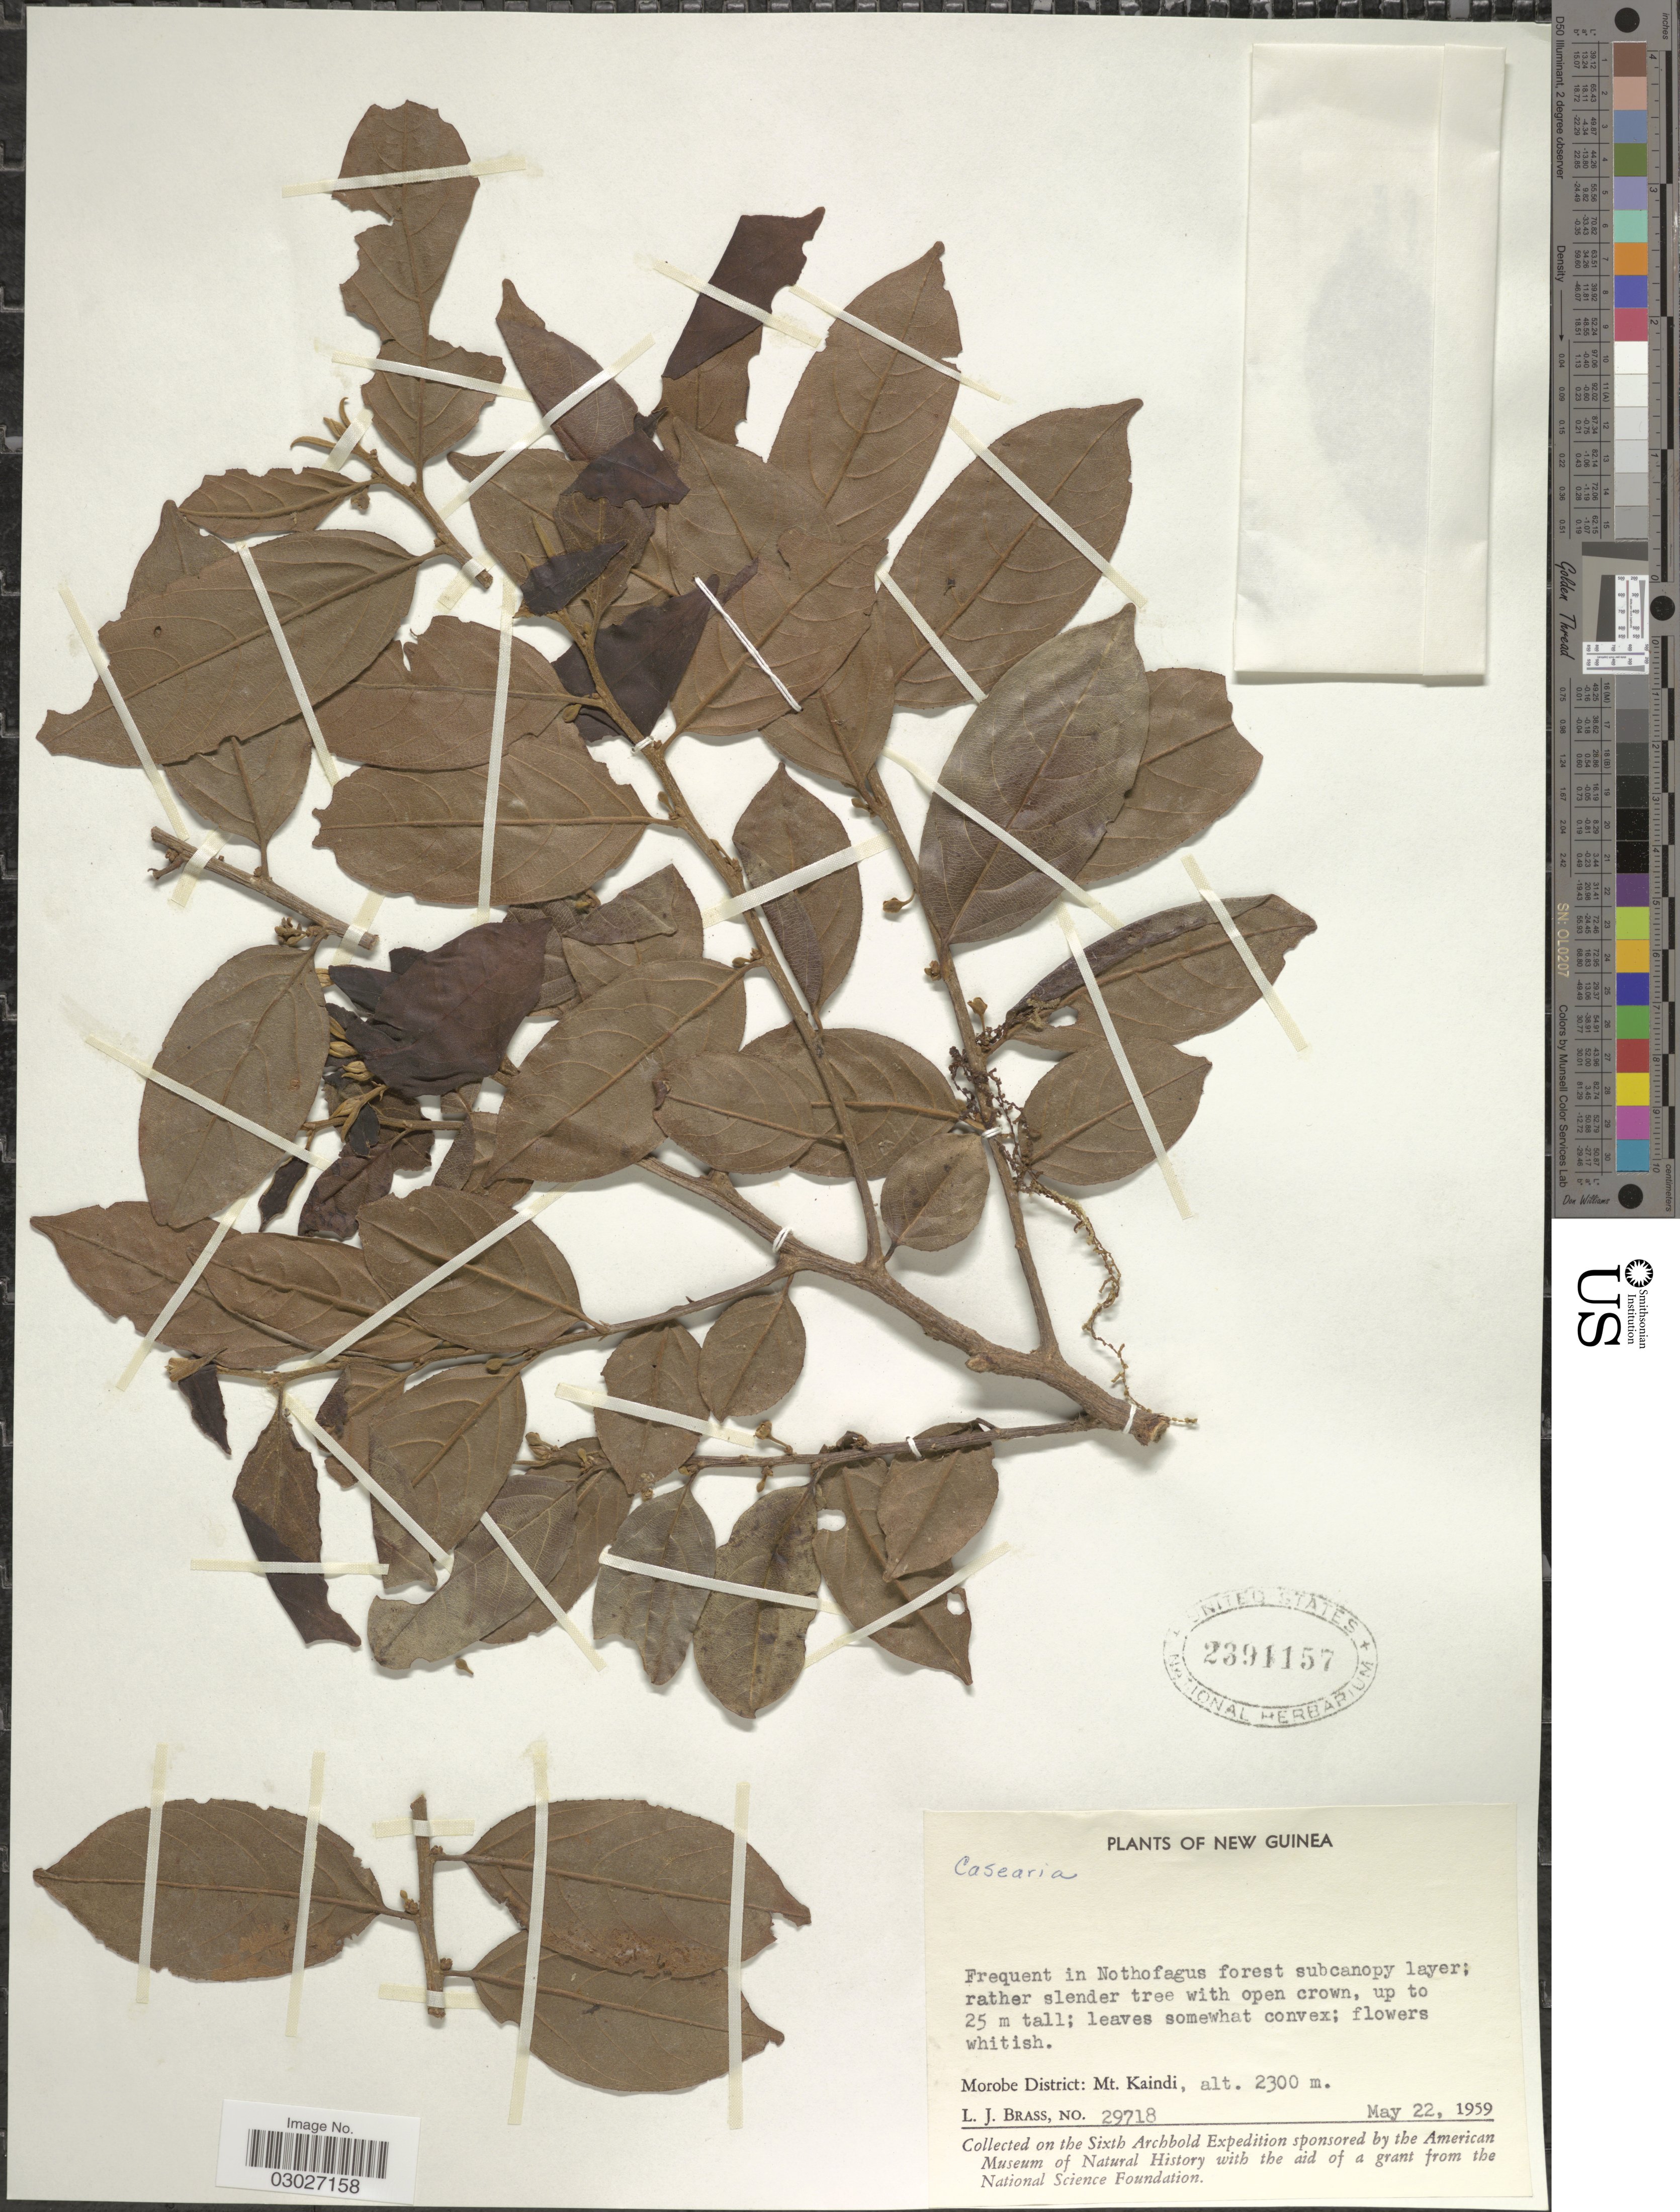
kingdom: Plantae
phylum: Tracheophyta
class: Magnoliopsida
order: Malpighiales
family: Salicaceae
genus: Casearia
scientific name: Casearia sp.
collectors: L. J. Brass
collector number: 29718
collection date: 1959-05-22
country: Papua New Guinea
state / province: Morobe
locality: New Guinea, Morobe District: Mt. Kaindi.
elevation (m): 2300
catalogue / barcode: US 2391157